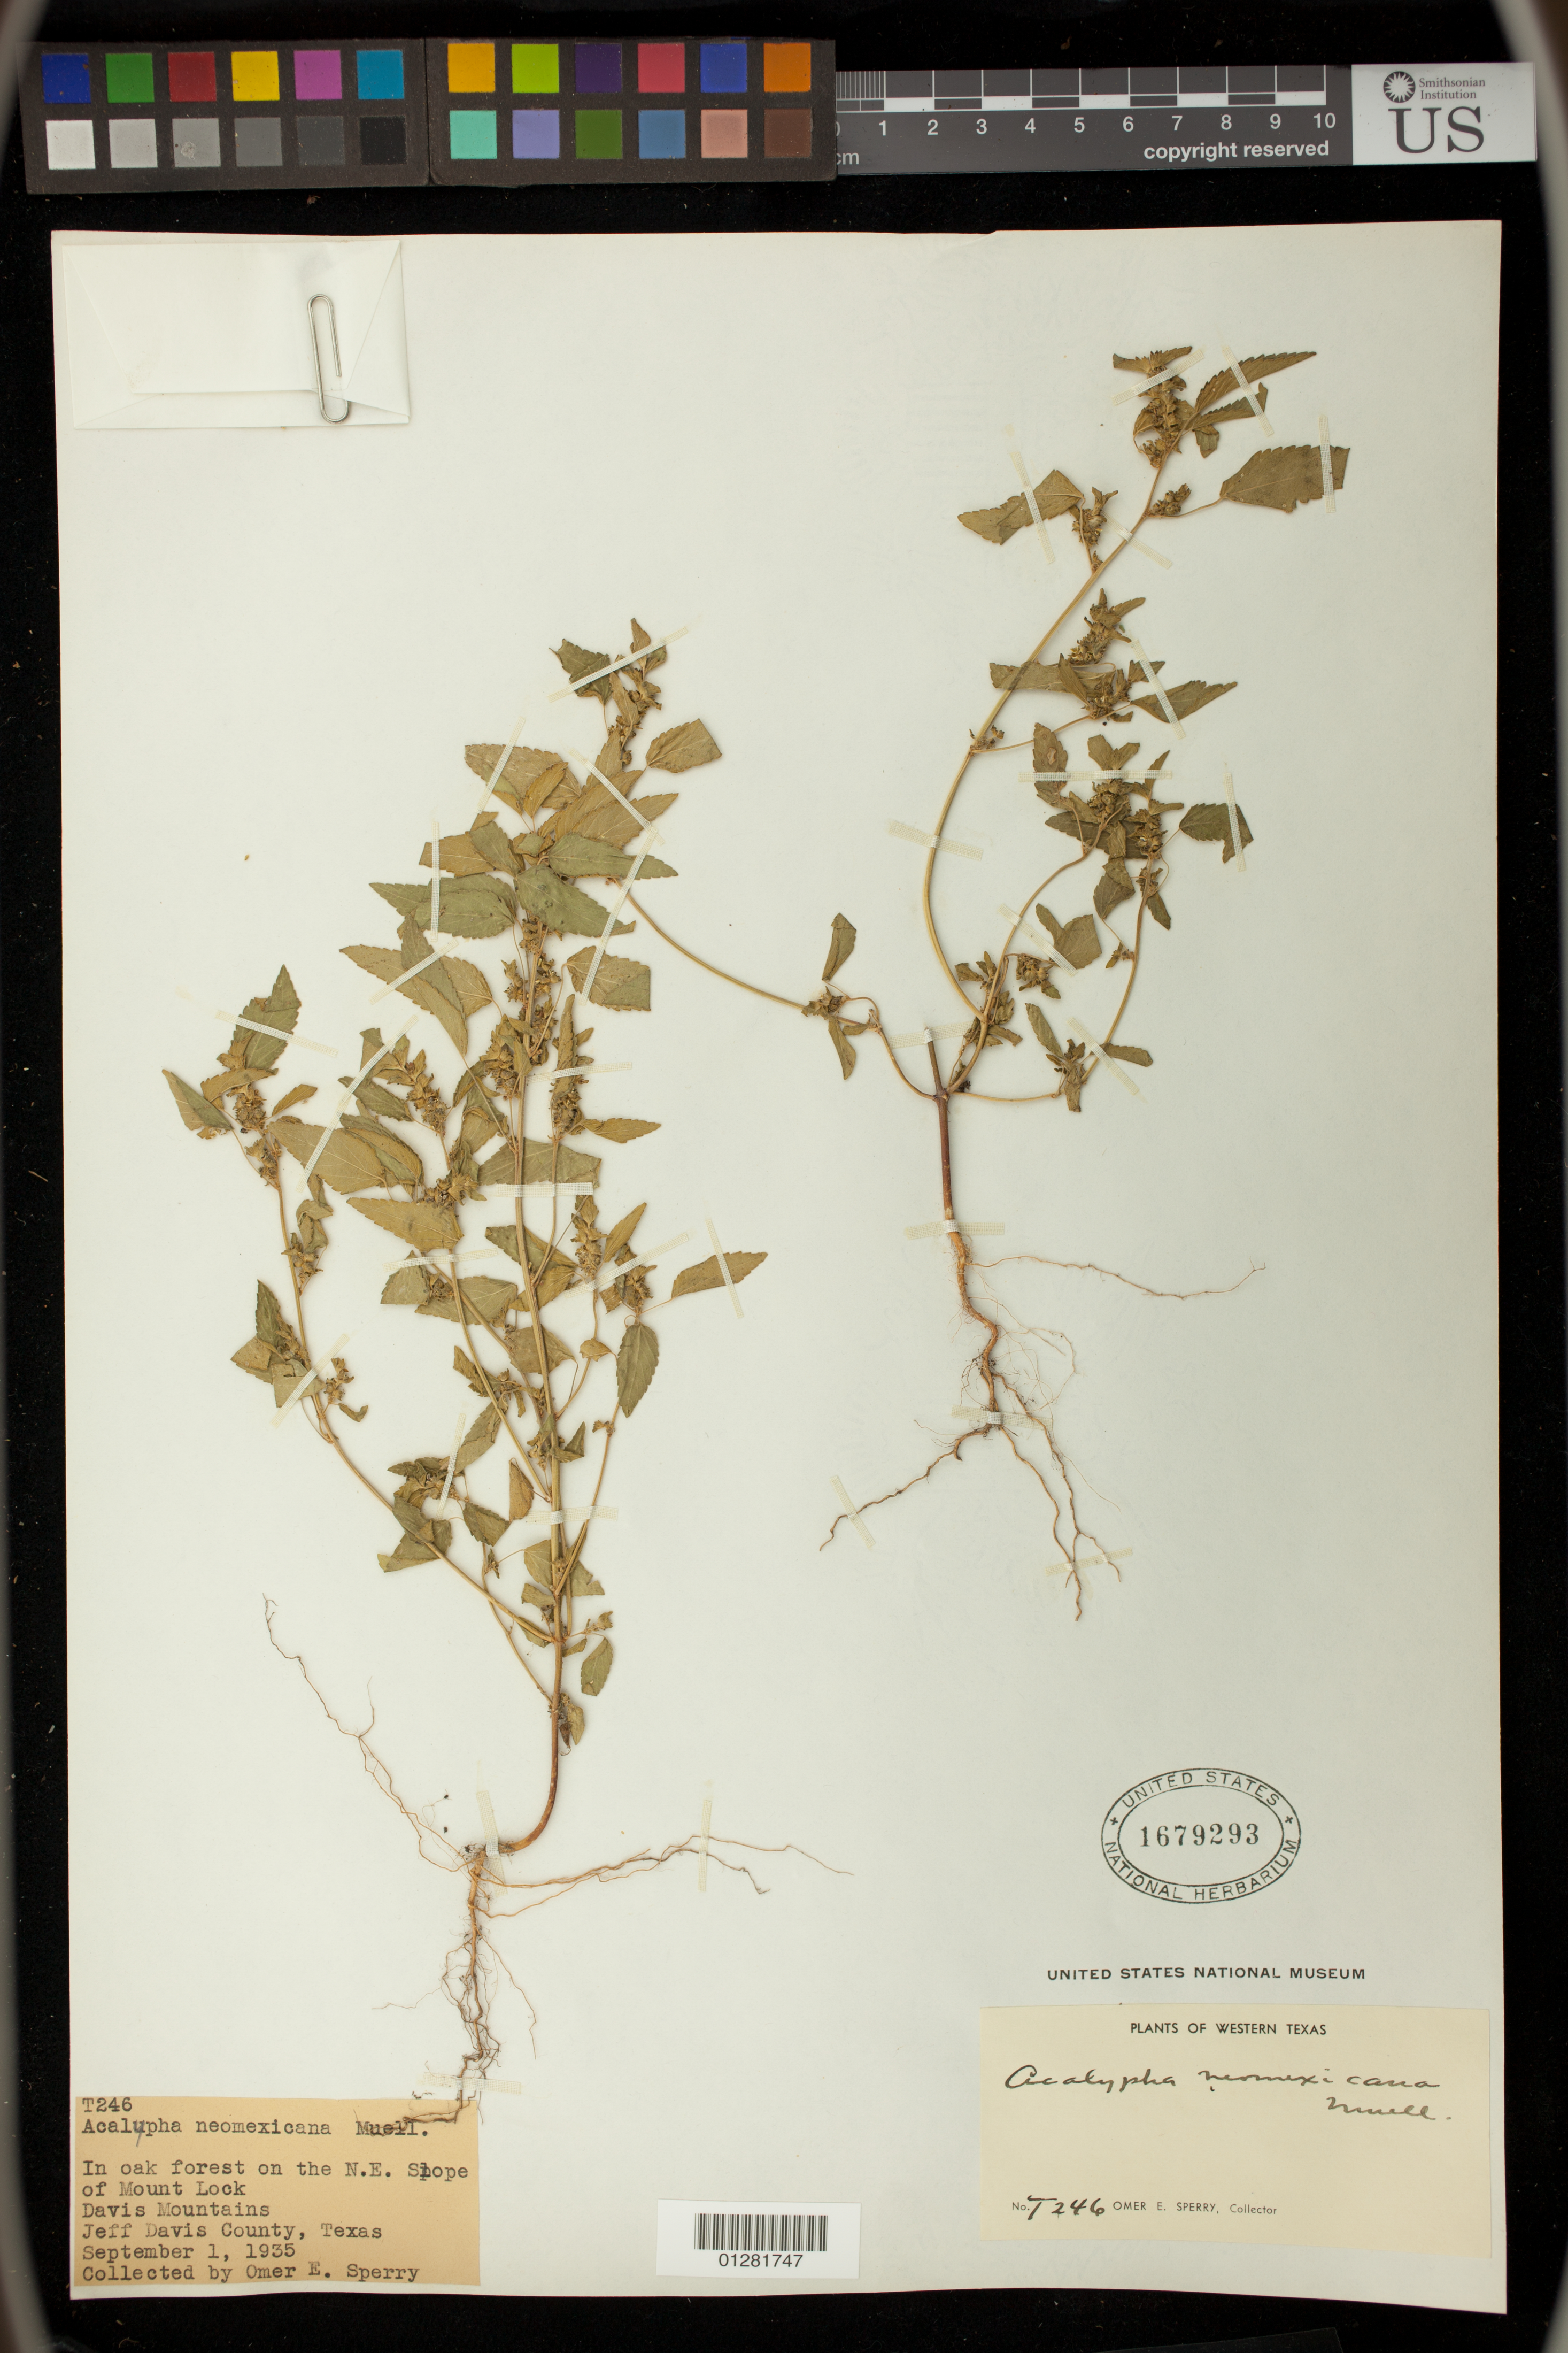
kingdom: Plantae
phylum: Tracheophyta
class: Magnoliopsida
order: Malpighiales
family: Euphorbiaceae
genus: Acalypha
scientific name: Acalypha neomexicana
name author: Müll. Arg.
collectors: O. E. Sperry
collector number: T246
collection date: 1935-09-01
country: United States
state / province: Texas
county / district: Jeff Davis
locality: on the N.E. Slope of Mount Lock Davis Mountains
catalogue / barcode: US 1679293